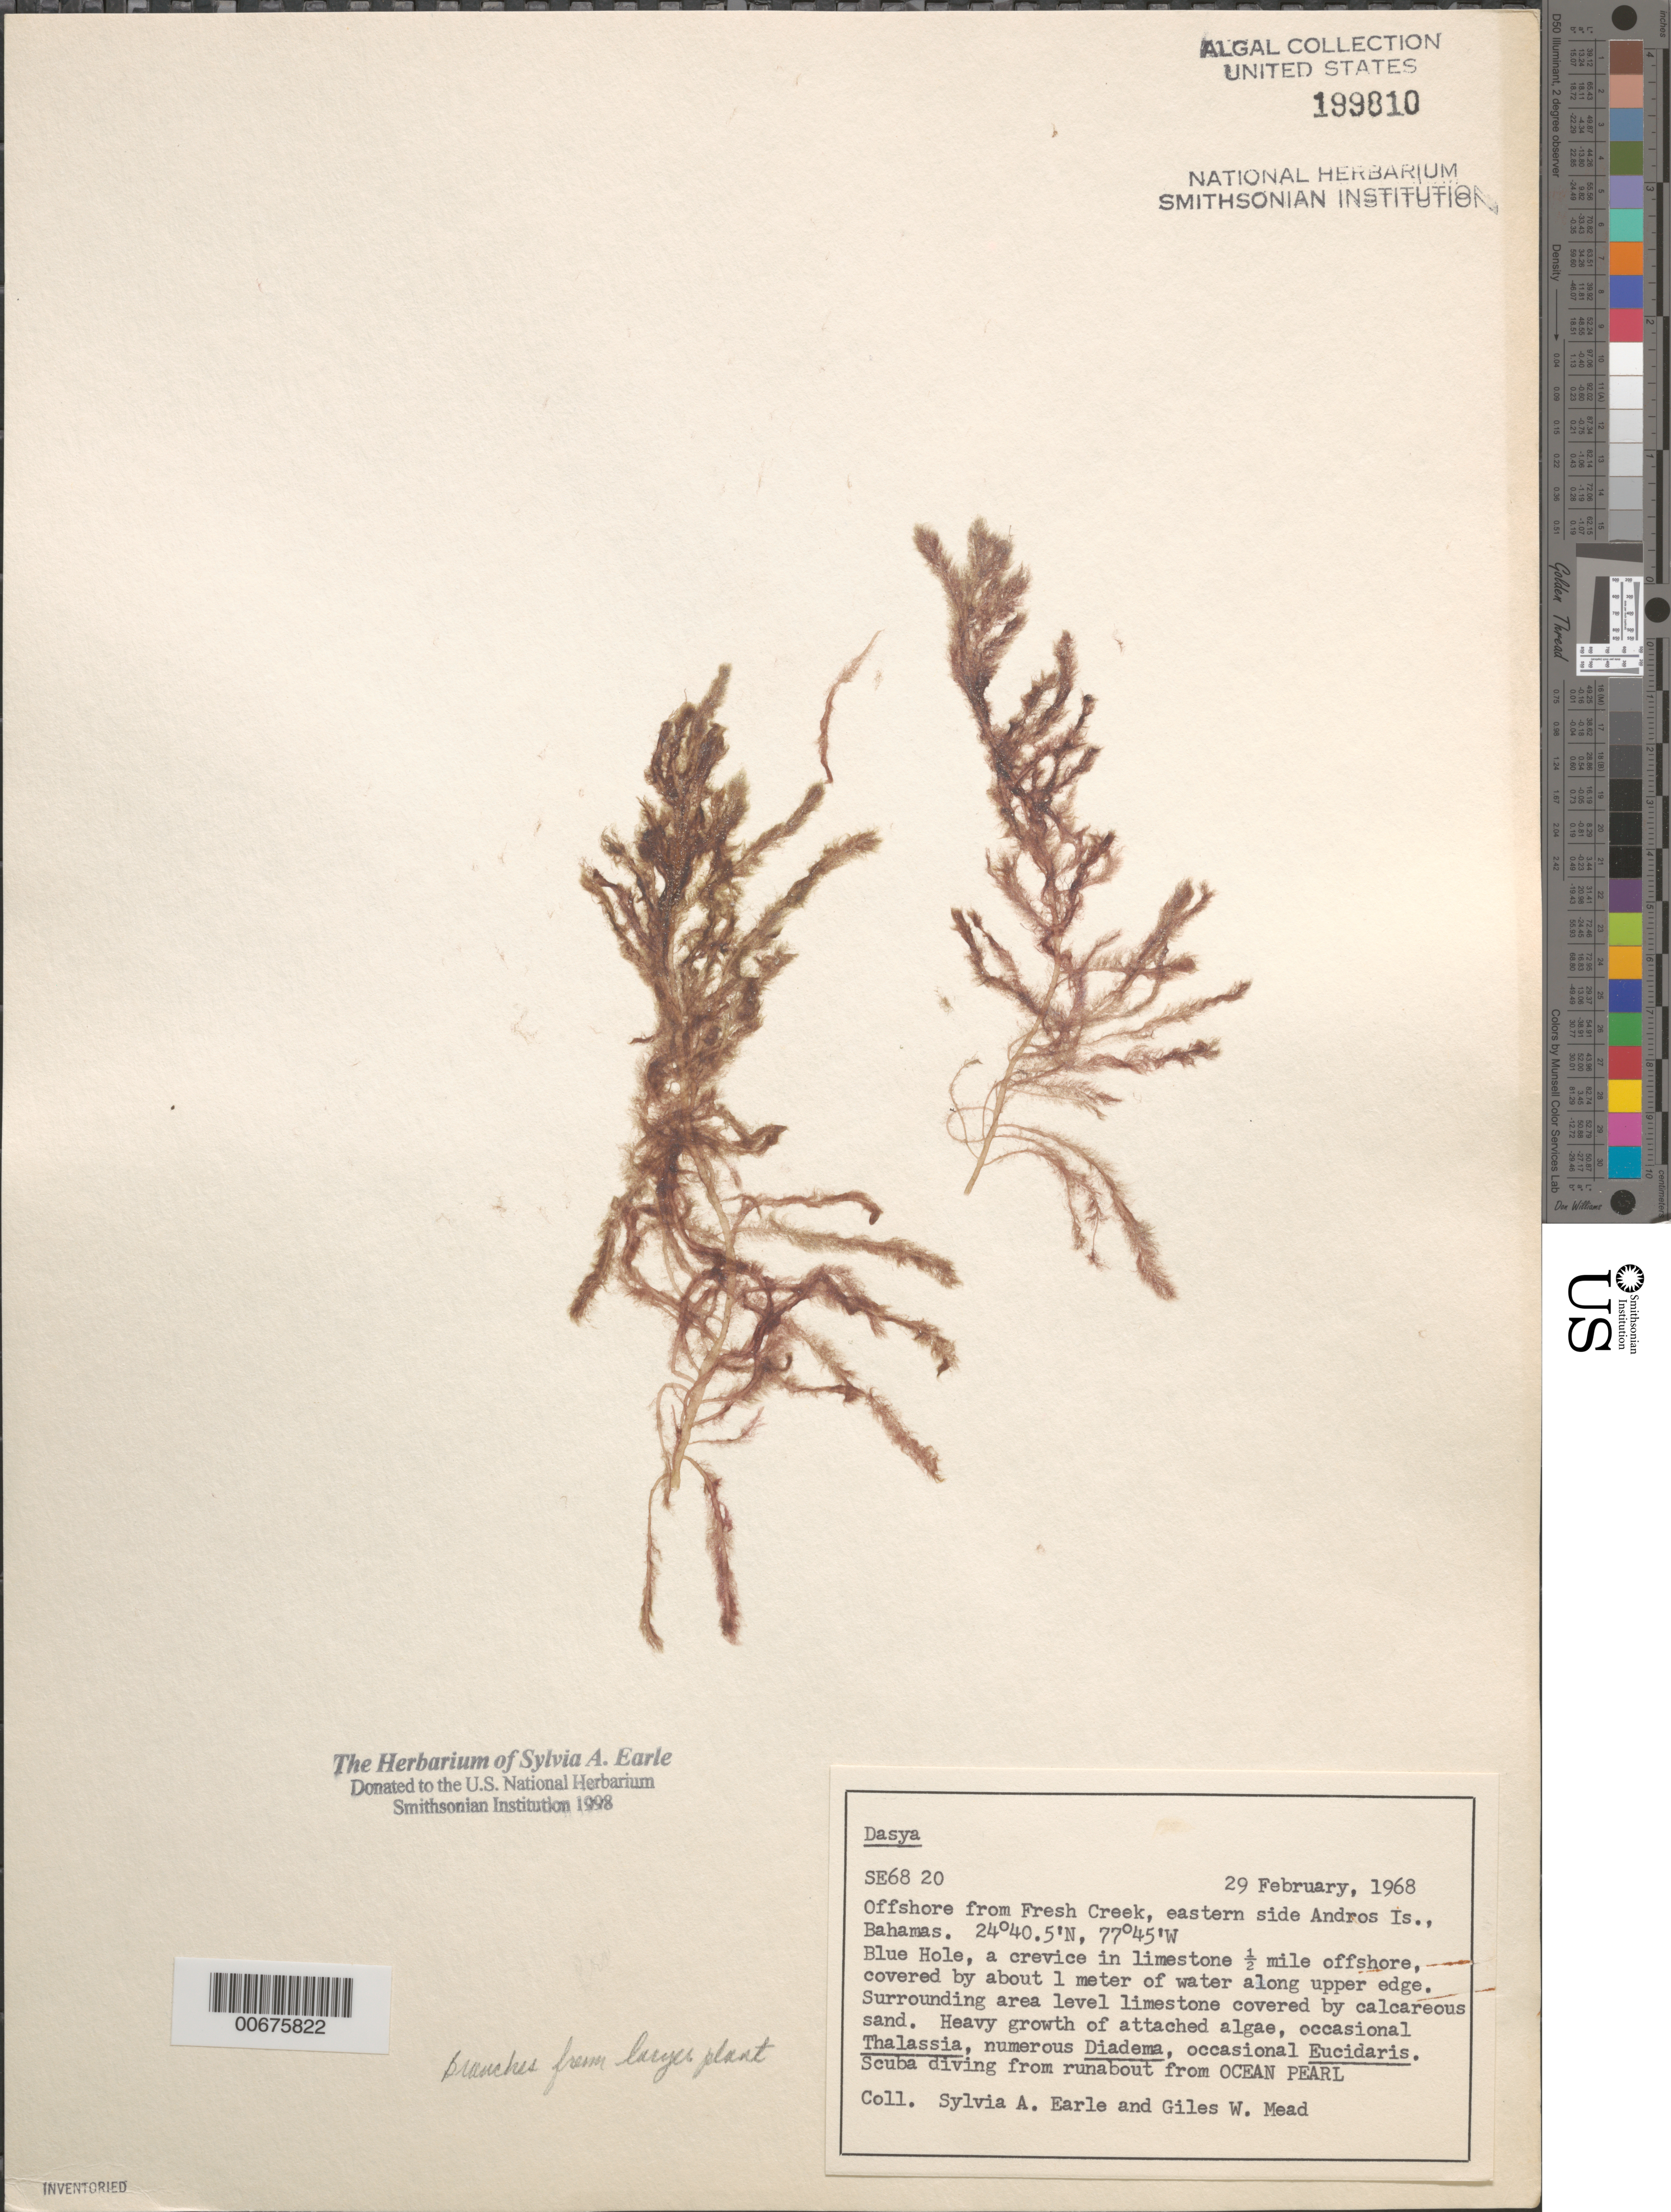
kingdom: Plantae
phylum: Rhodophyta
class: Florideophyceae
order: Ceramiales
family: Dasyaceae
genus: Dasya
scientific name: Dasya sp.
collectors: S. A. Earle & G. W. Mead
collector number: SE 6820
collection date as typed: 29 Feb 1968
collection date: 1968-02-29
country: Bahamas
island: Andros Island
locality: Blue Hole, off Fresh Creek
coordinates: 24 40.5' N, 77 45' W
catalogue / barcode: US 199810